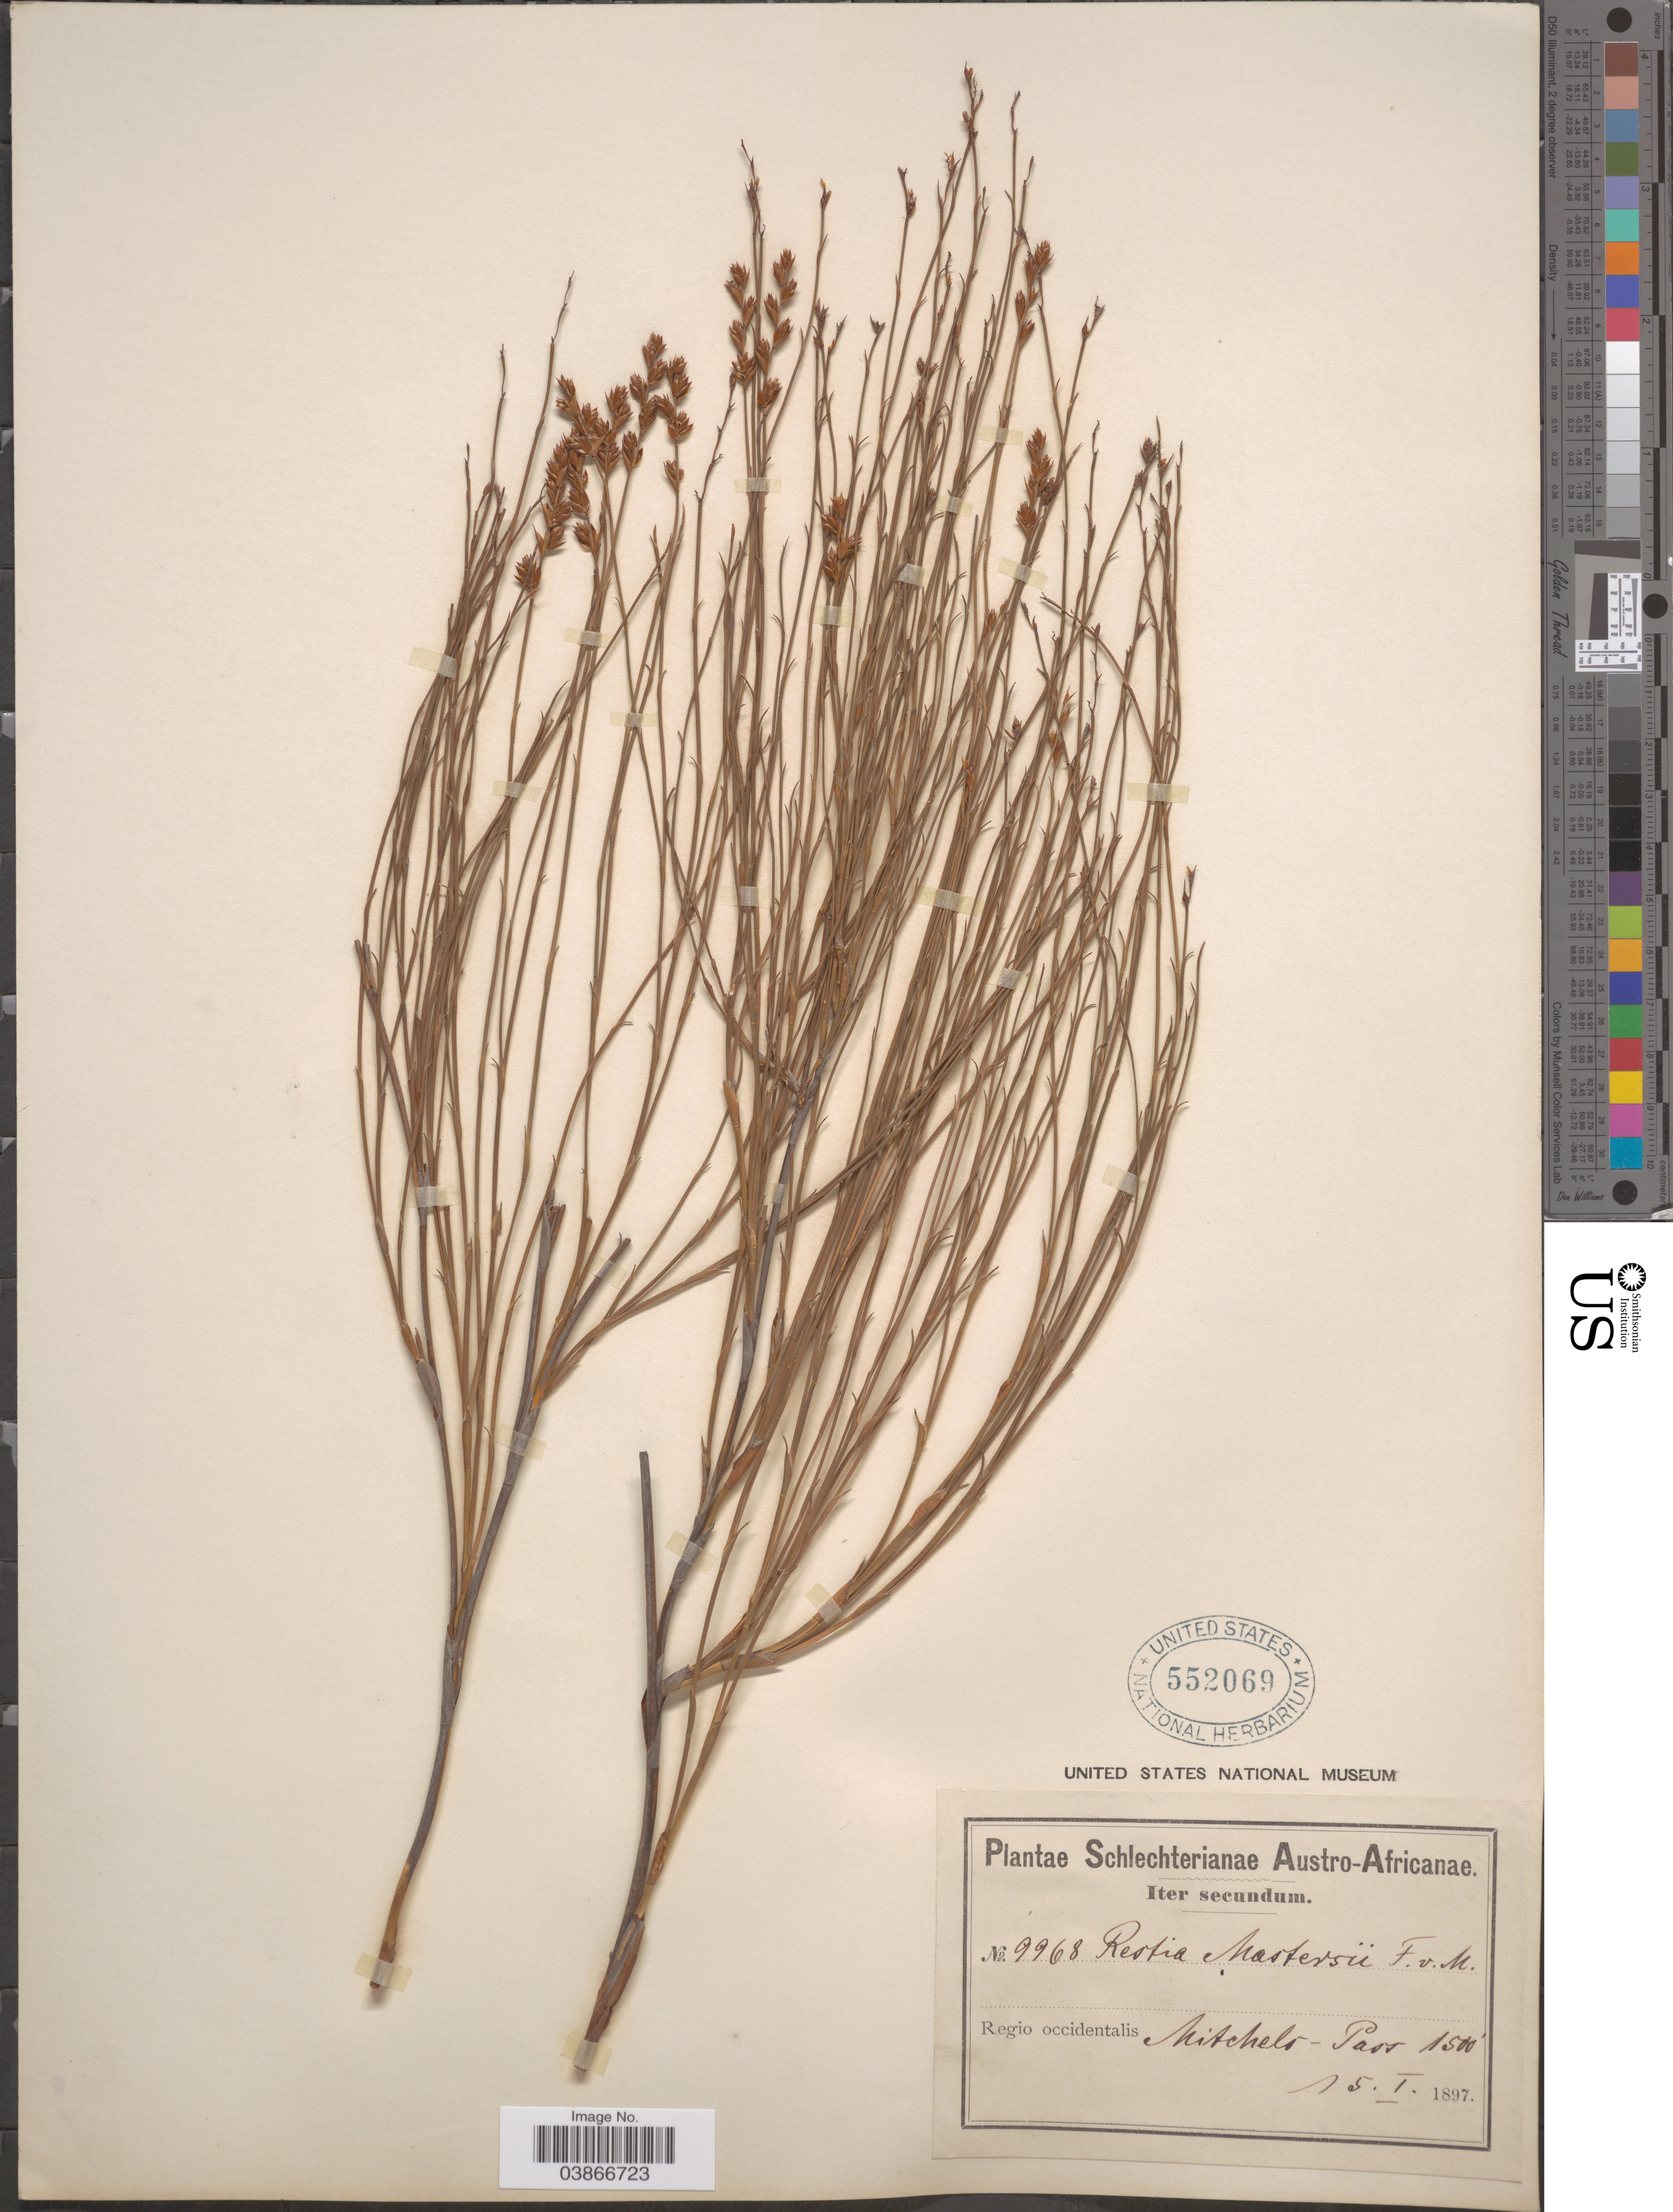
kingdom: Plantae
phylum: Tracheophyta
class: Liliopsida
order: Poales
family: Restionaceae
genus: Restio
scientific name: Restio mastersii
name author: F. Muell.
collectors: Schlechter, --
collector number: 9968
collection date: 1897-01-15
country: South Africa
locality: Austro-Africanæ. Regio occidentalis Mitchels-Pass.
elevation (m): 457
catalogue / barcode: US 552069